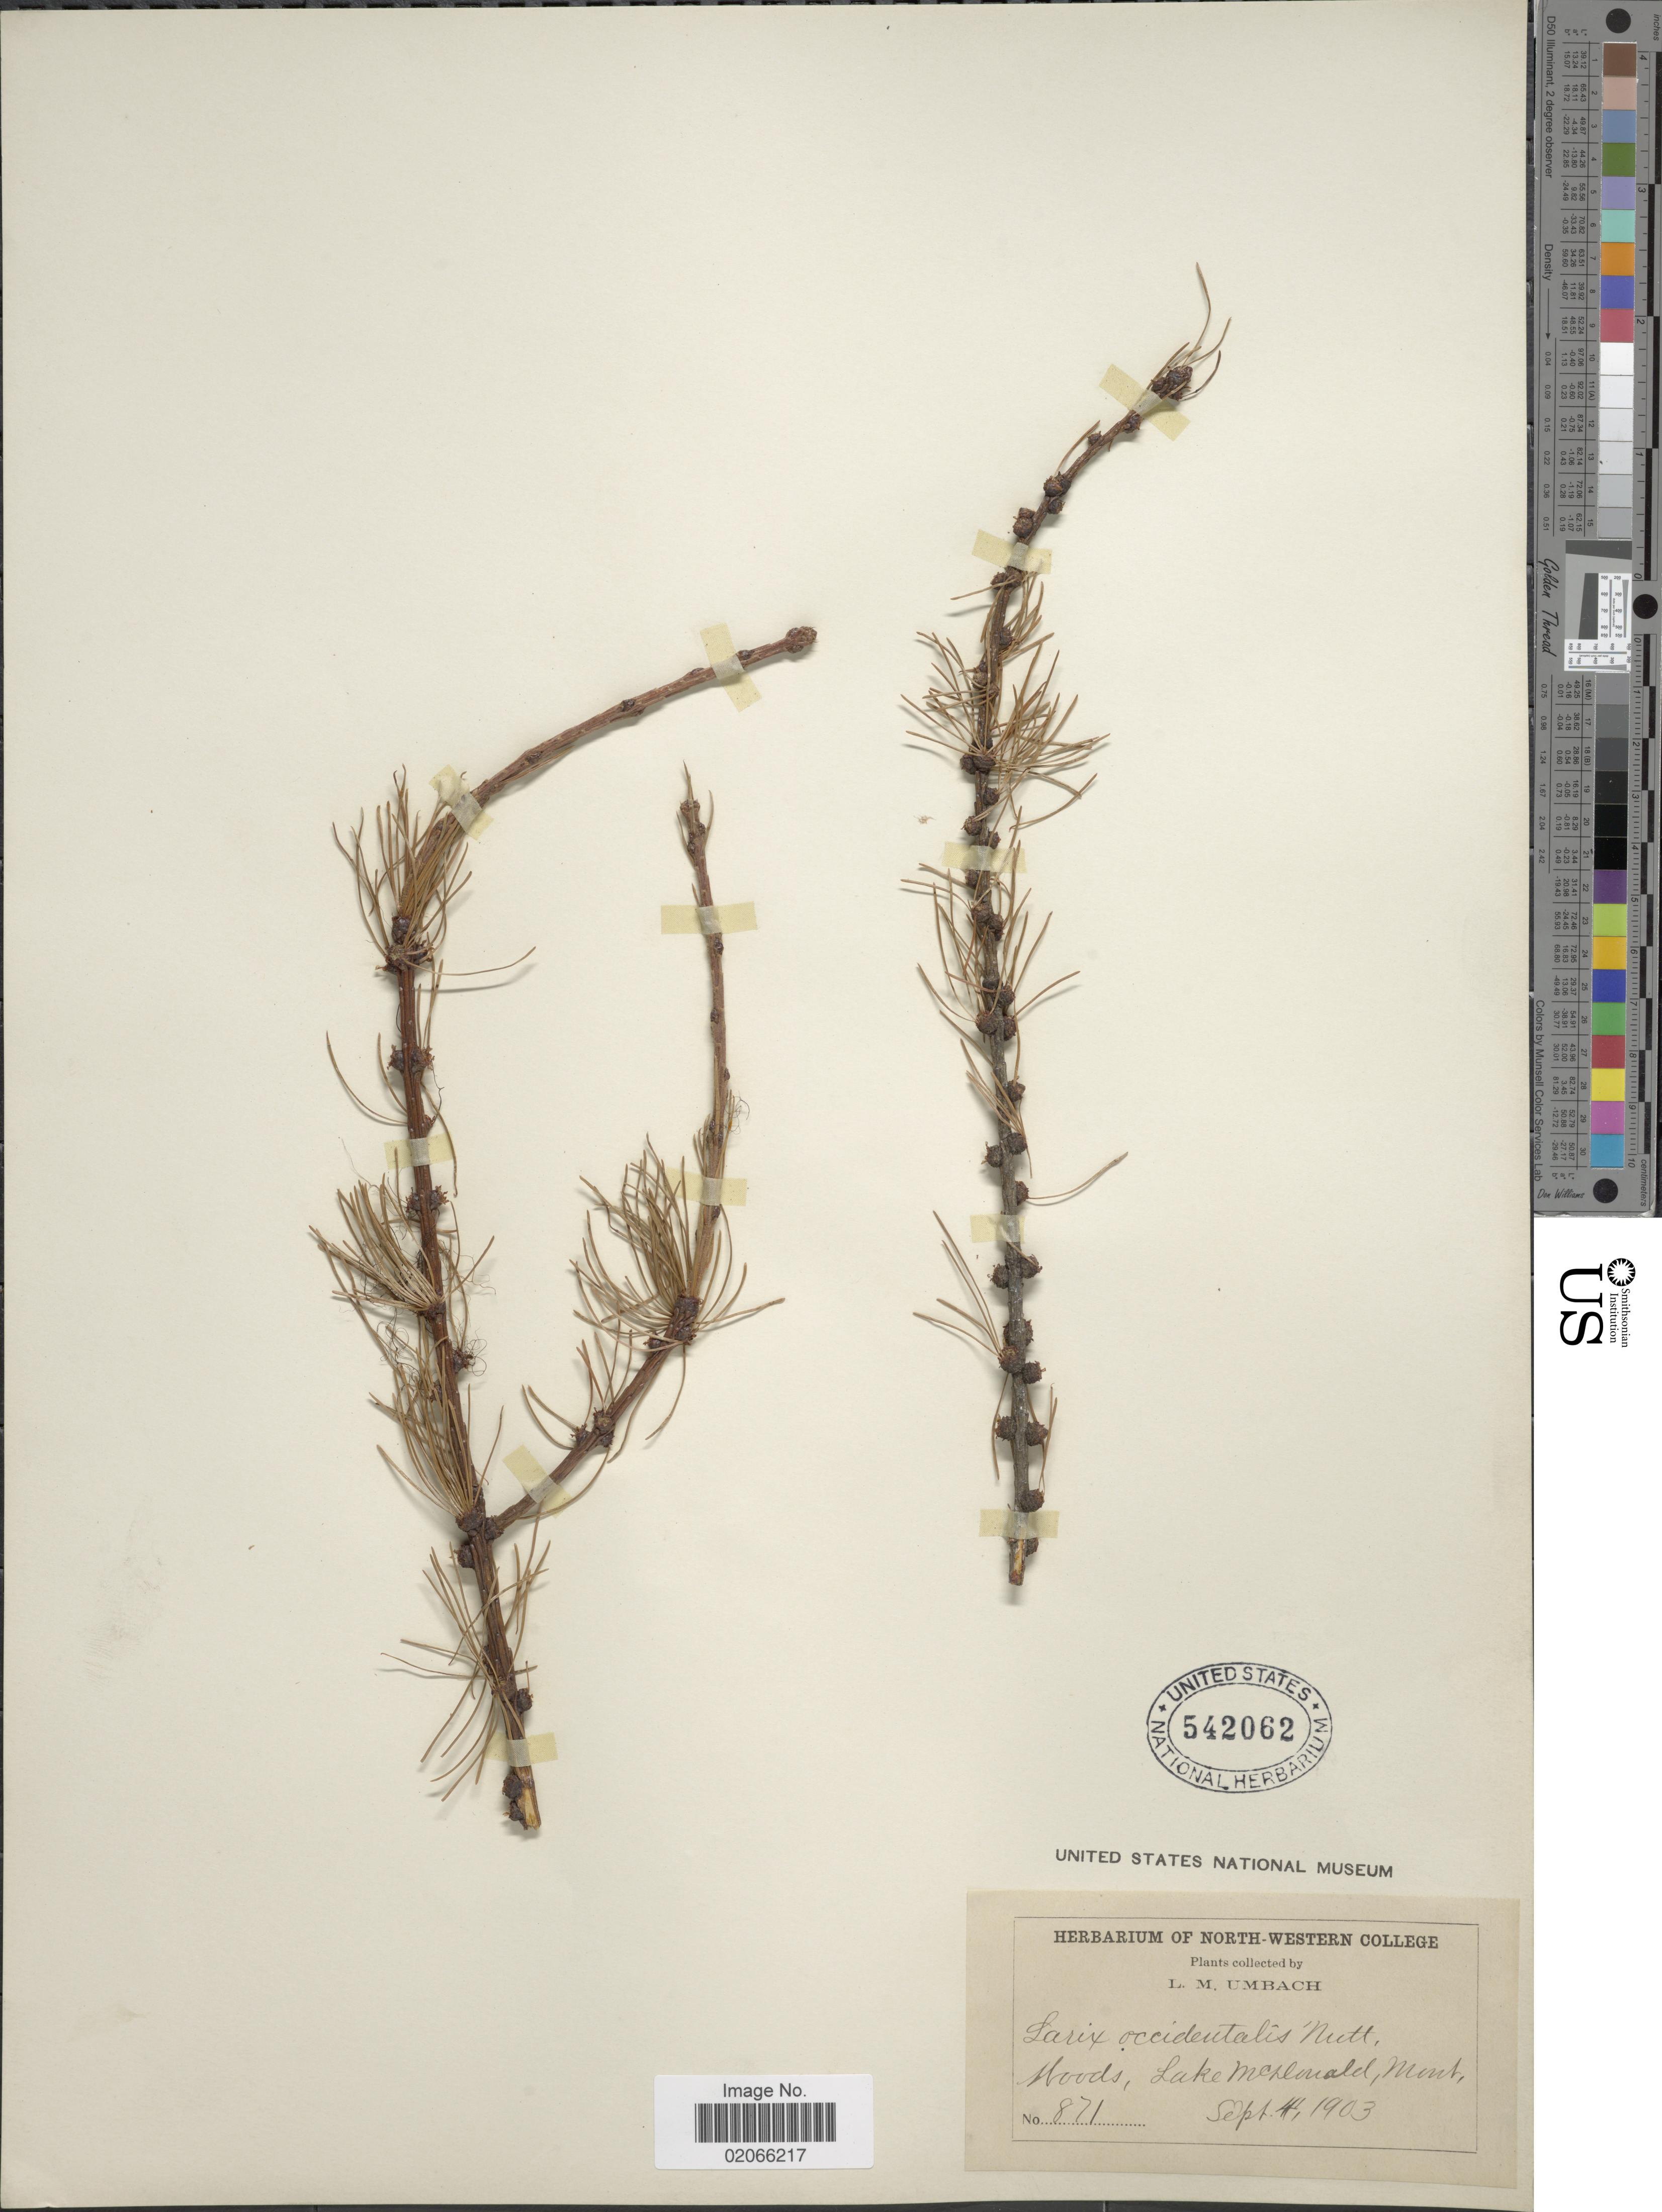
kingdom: Plantae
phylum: Tracheophyta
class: Pinopsida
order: Pinales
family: Pinaceae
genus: Larix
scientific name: Larix occidentalis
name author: Nutt.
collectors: L. M. Umbach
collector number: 871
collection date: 1903-09-04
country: United States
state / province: Montana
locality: Woods, Lake McDonald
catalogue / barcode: US 542062